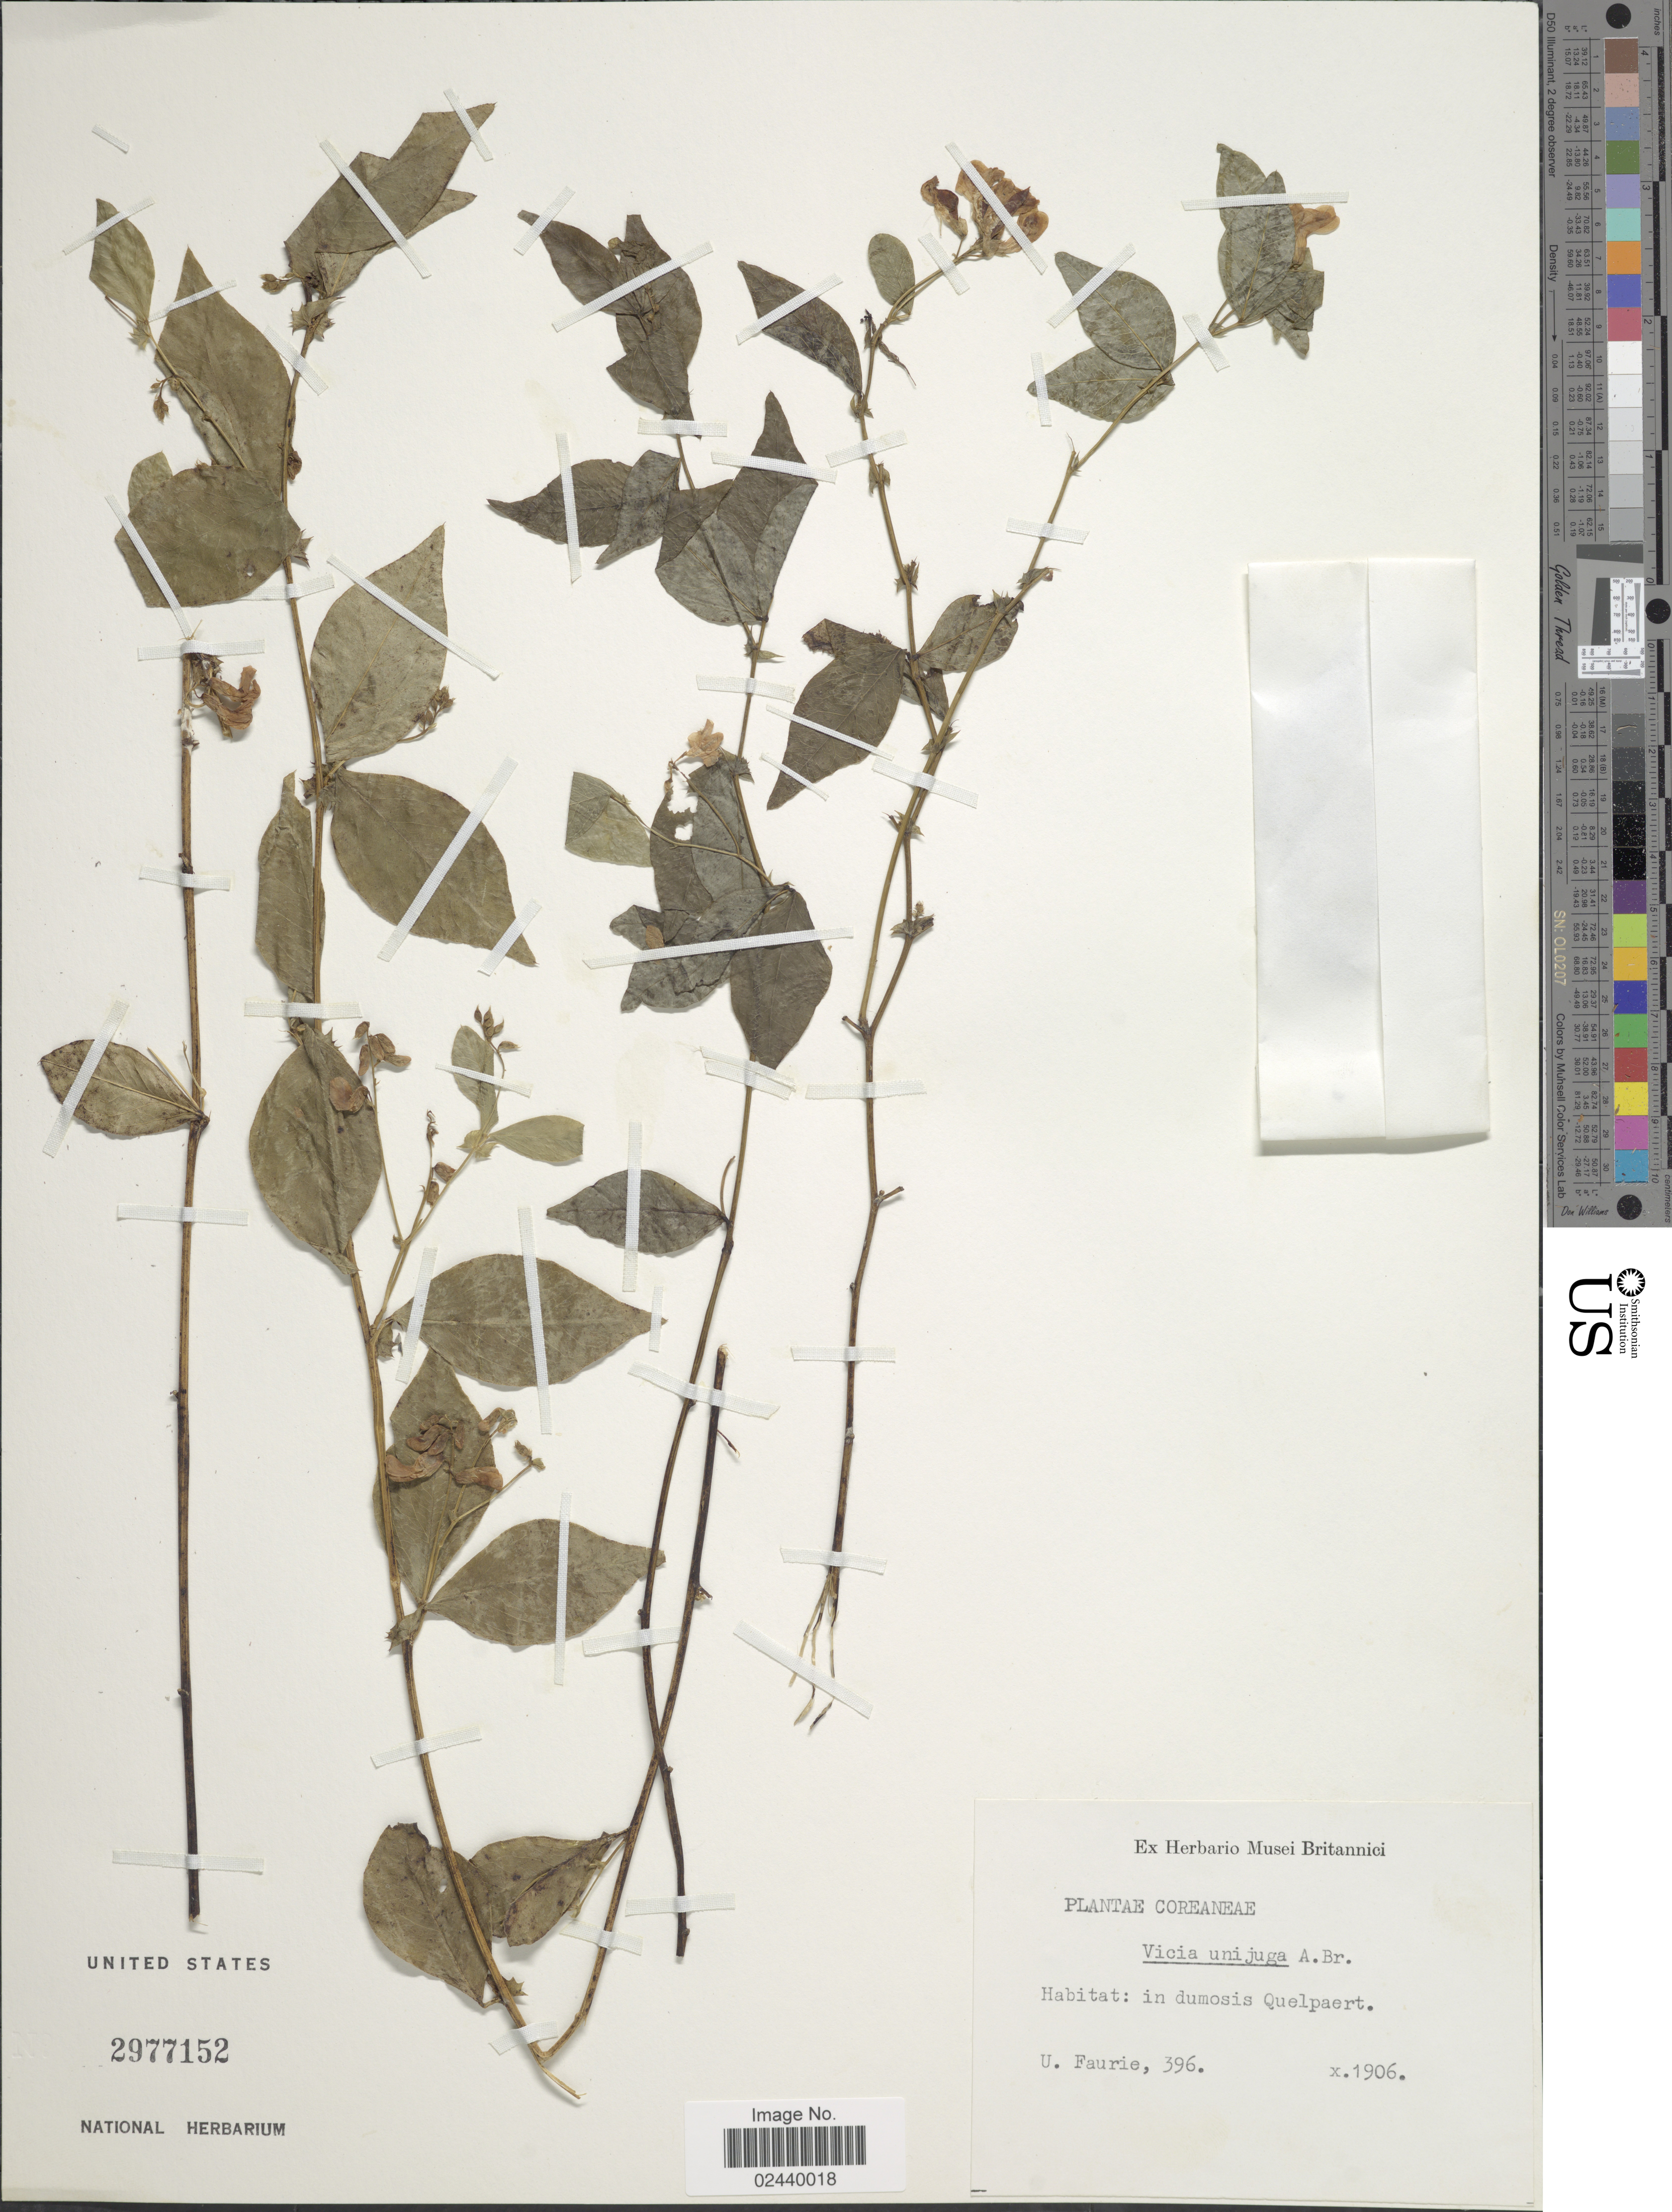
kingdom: Plantae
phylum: Tracheophyta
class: Magnoliopsida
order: Fabales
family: Fabaceae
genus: Vicia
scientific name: Vicia unijuga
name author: A. Braun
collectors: U. Faurie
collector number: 396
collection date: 1906-10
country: South Korea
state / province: Jeju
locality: Coreaneae, in dumosis Quelpaert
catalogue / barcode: US 2977152